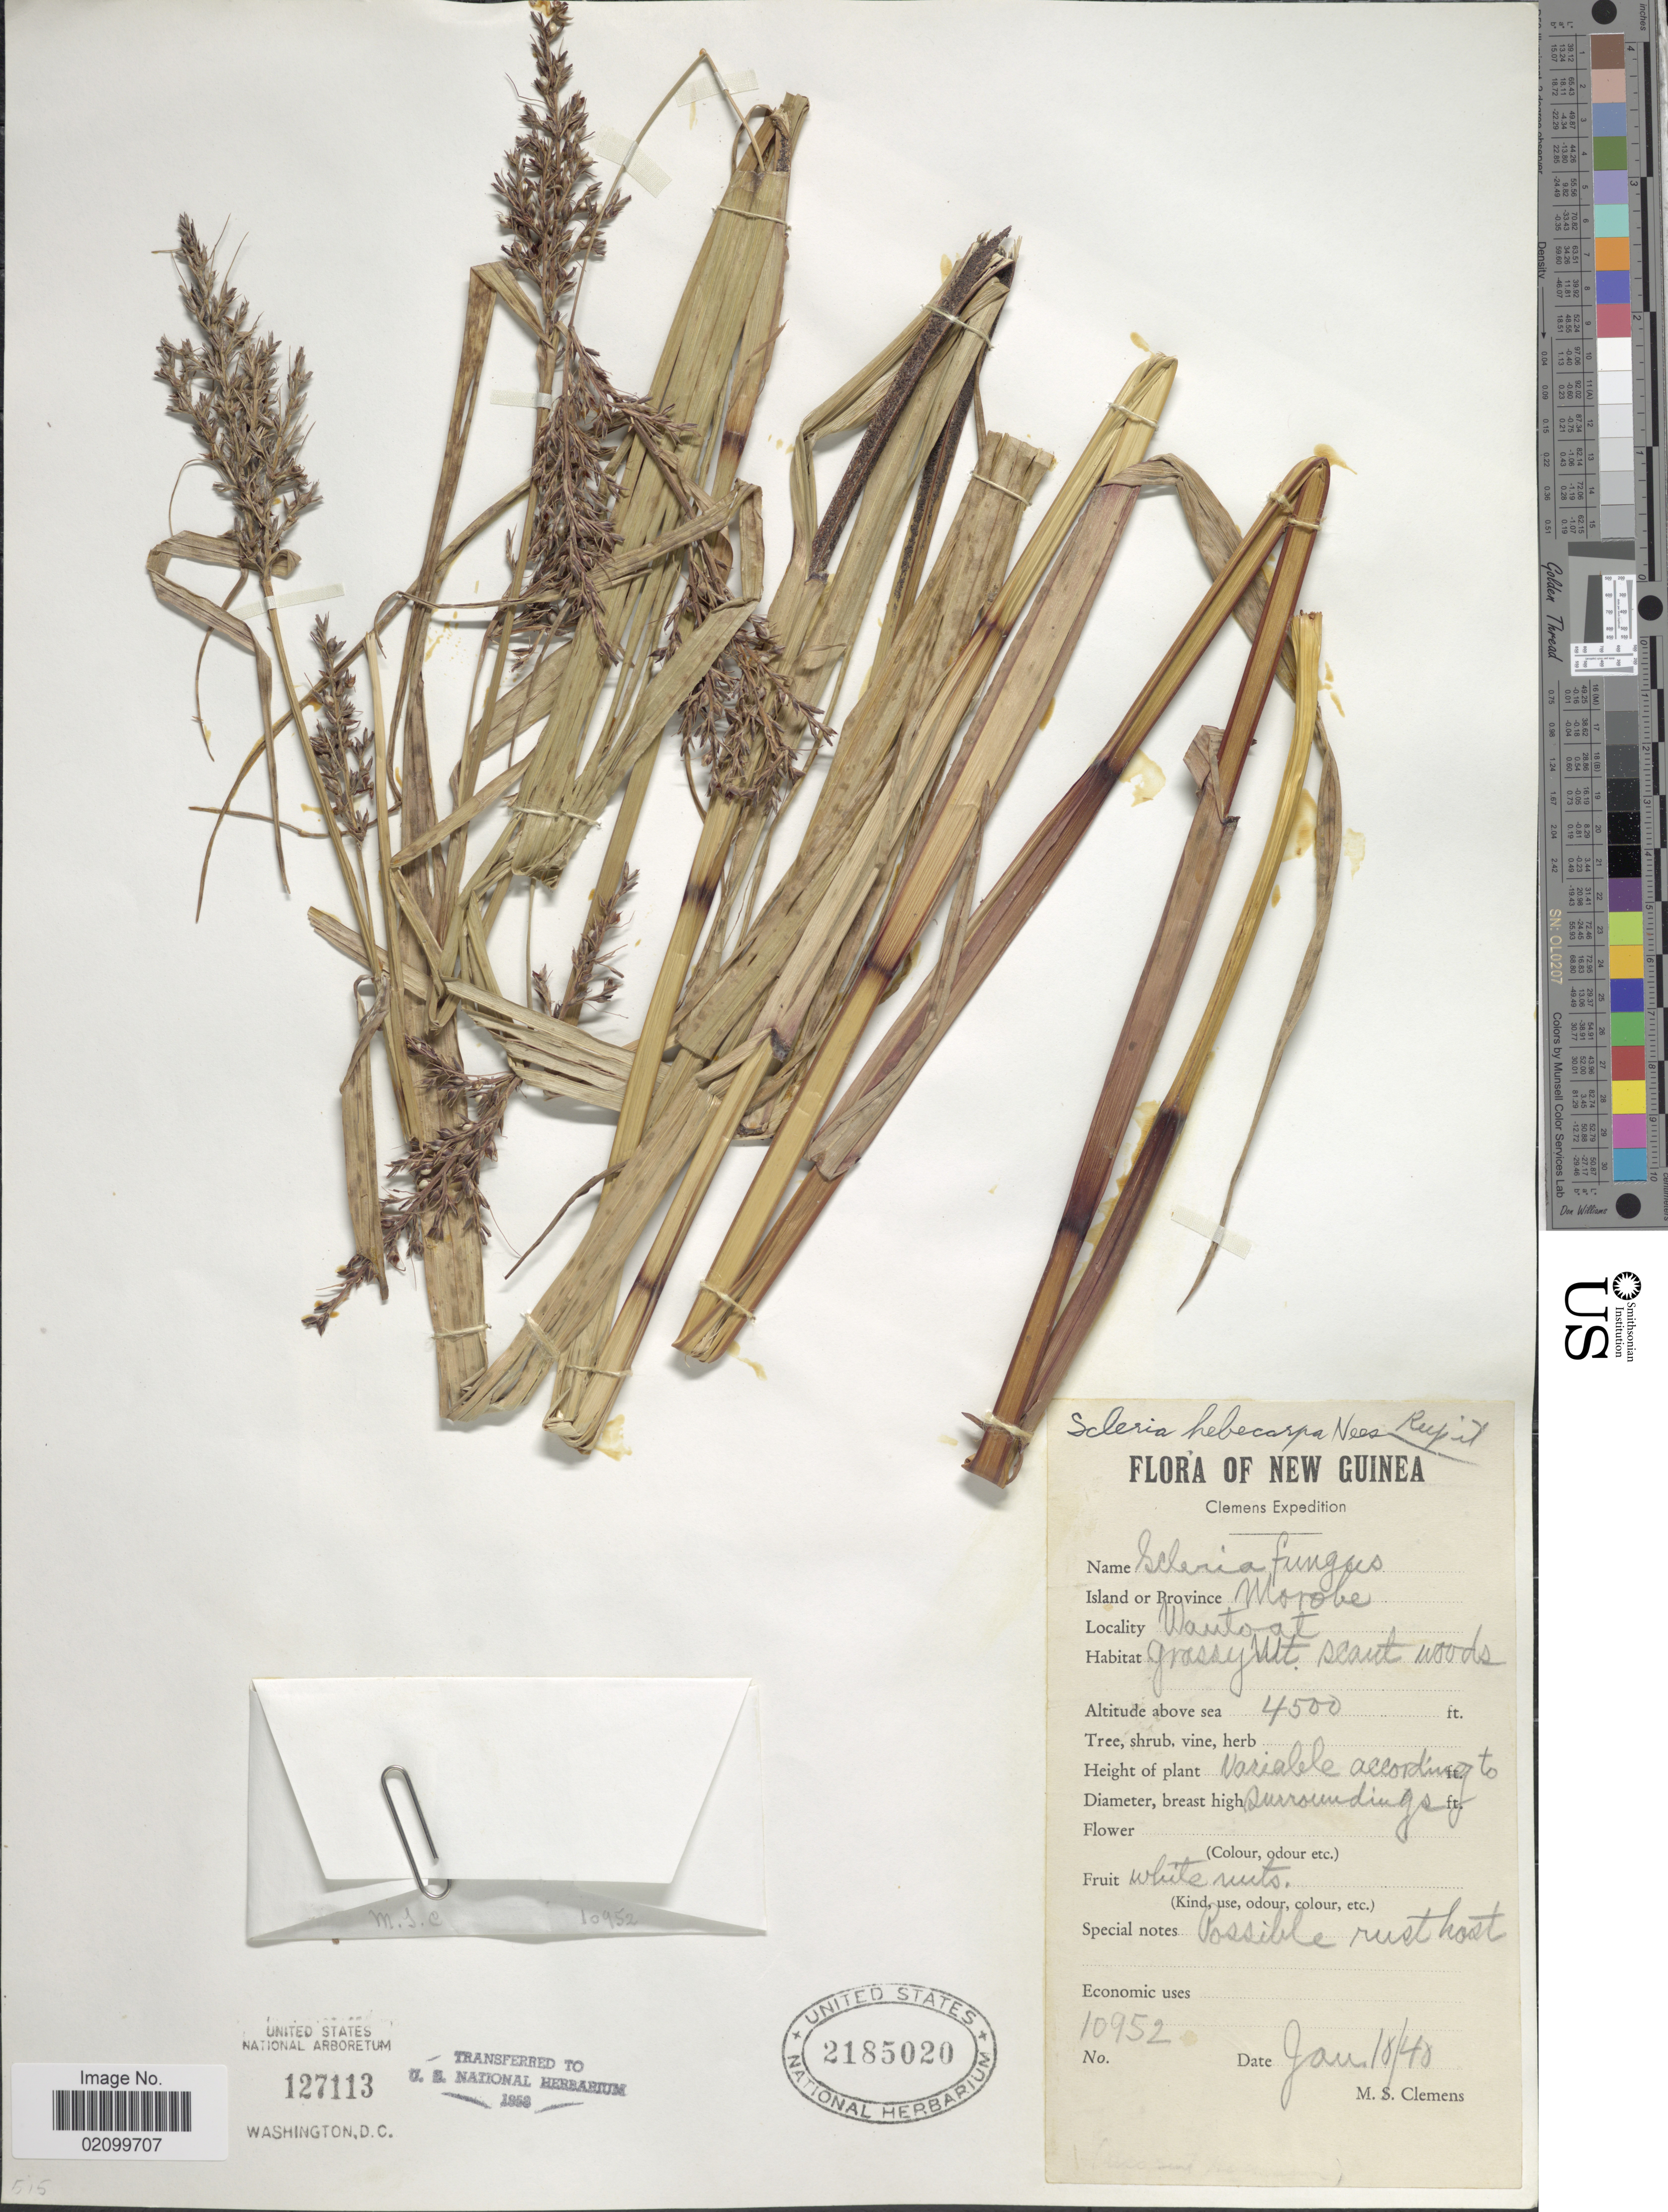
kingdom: Plantae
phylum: Tracheophyta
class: Liliopsida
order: Poales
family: Cyperaceae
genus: Scleria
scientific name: Scleria sp.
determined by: Strong, Mark T., (BOT), Smithsonian Institution - National Museum of Natural History (UNITED STATES)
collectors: M. S. Clemens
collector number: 10952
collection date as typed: Transcribed d/m/y: 18/1/40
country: Papua New Guinea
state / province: Morobe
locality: New Guinea. Island or Province Morobe, Wantoat [interpreted]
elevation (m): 1372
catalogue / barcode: US 2185020